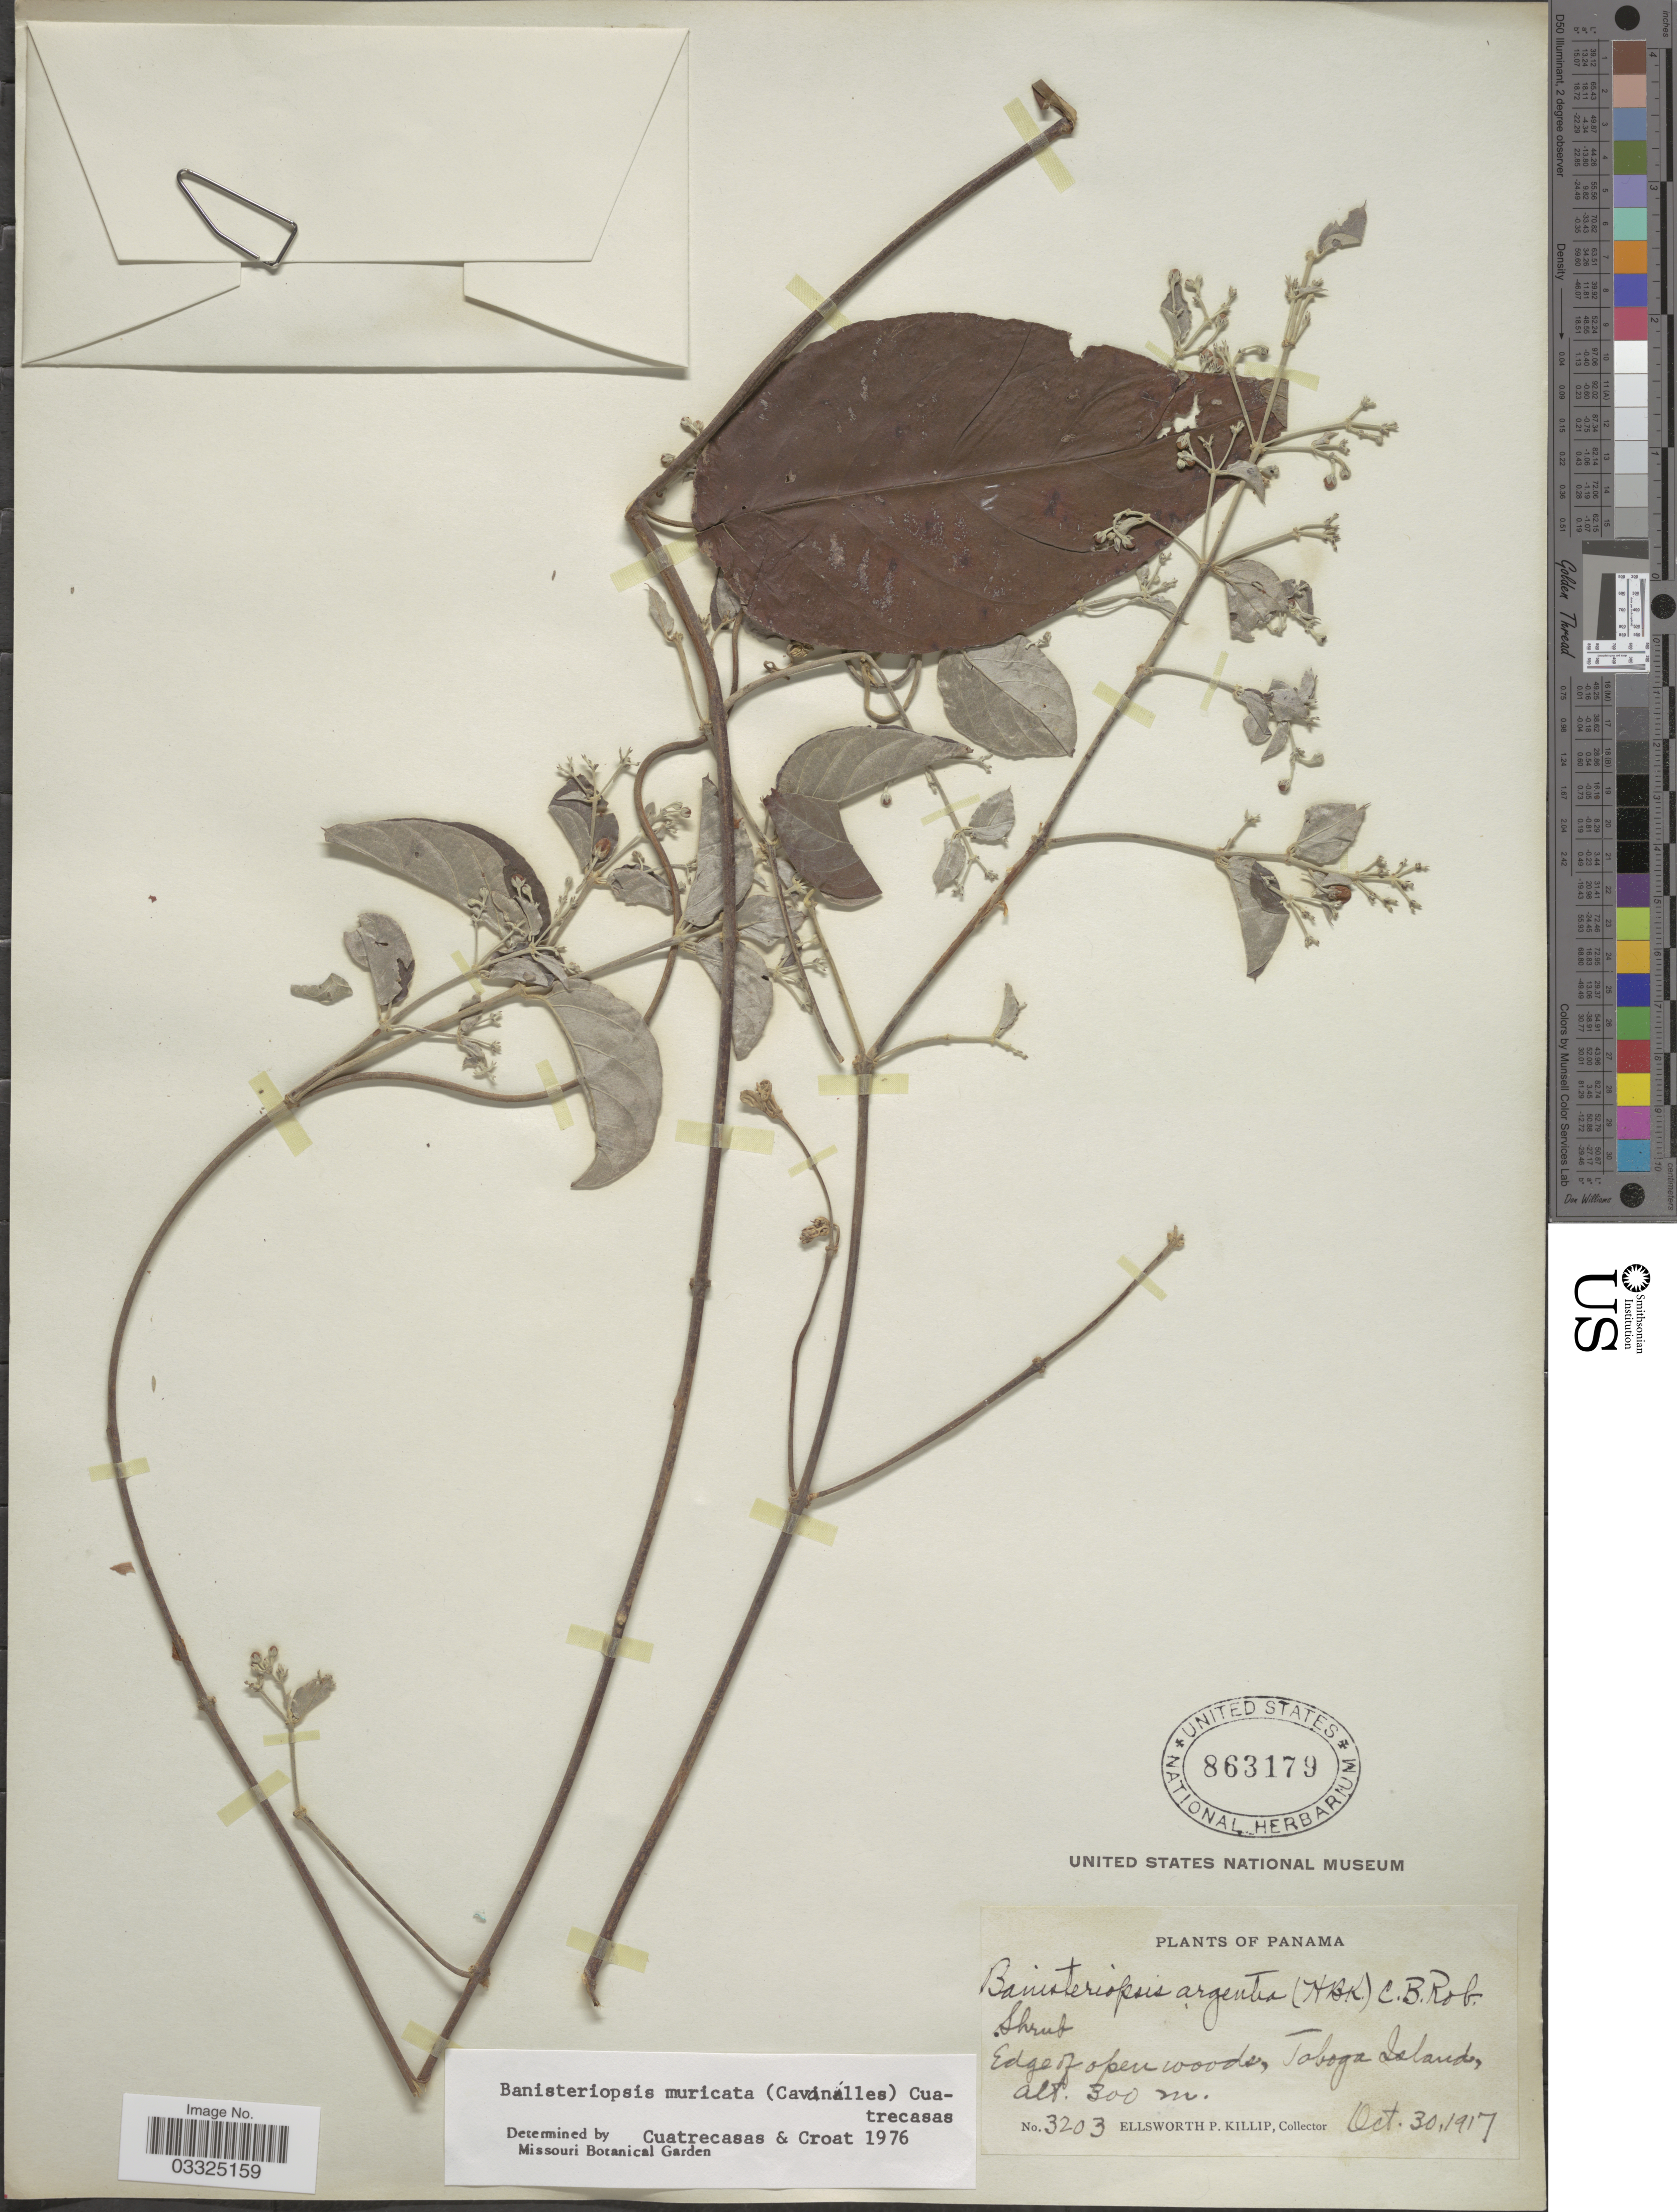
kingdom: Plantae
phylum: Tracheophyta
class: Magnoliopsida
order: Malpighiales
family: Malpighiaceae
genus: Banisteriopsis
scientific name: Banisteriopsis muricata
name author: (Cav.) Cuatrec.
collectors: E. P. Killip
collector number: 3203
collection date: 1917-10-30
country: Panama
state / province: Panamá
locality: Edge of open woods, Taboga Island.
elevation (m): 300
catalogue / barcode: US 863179